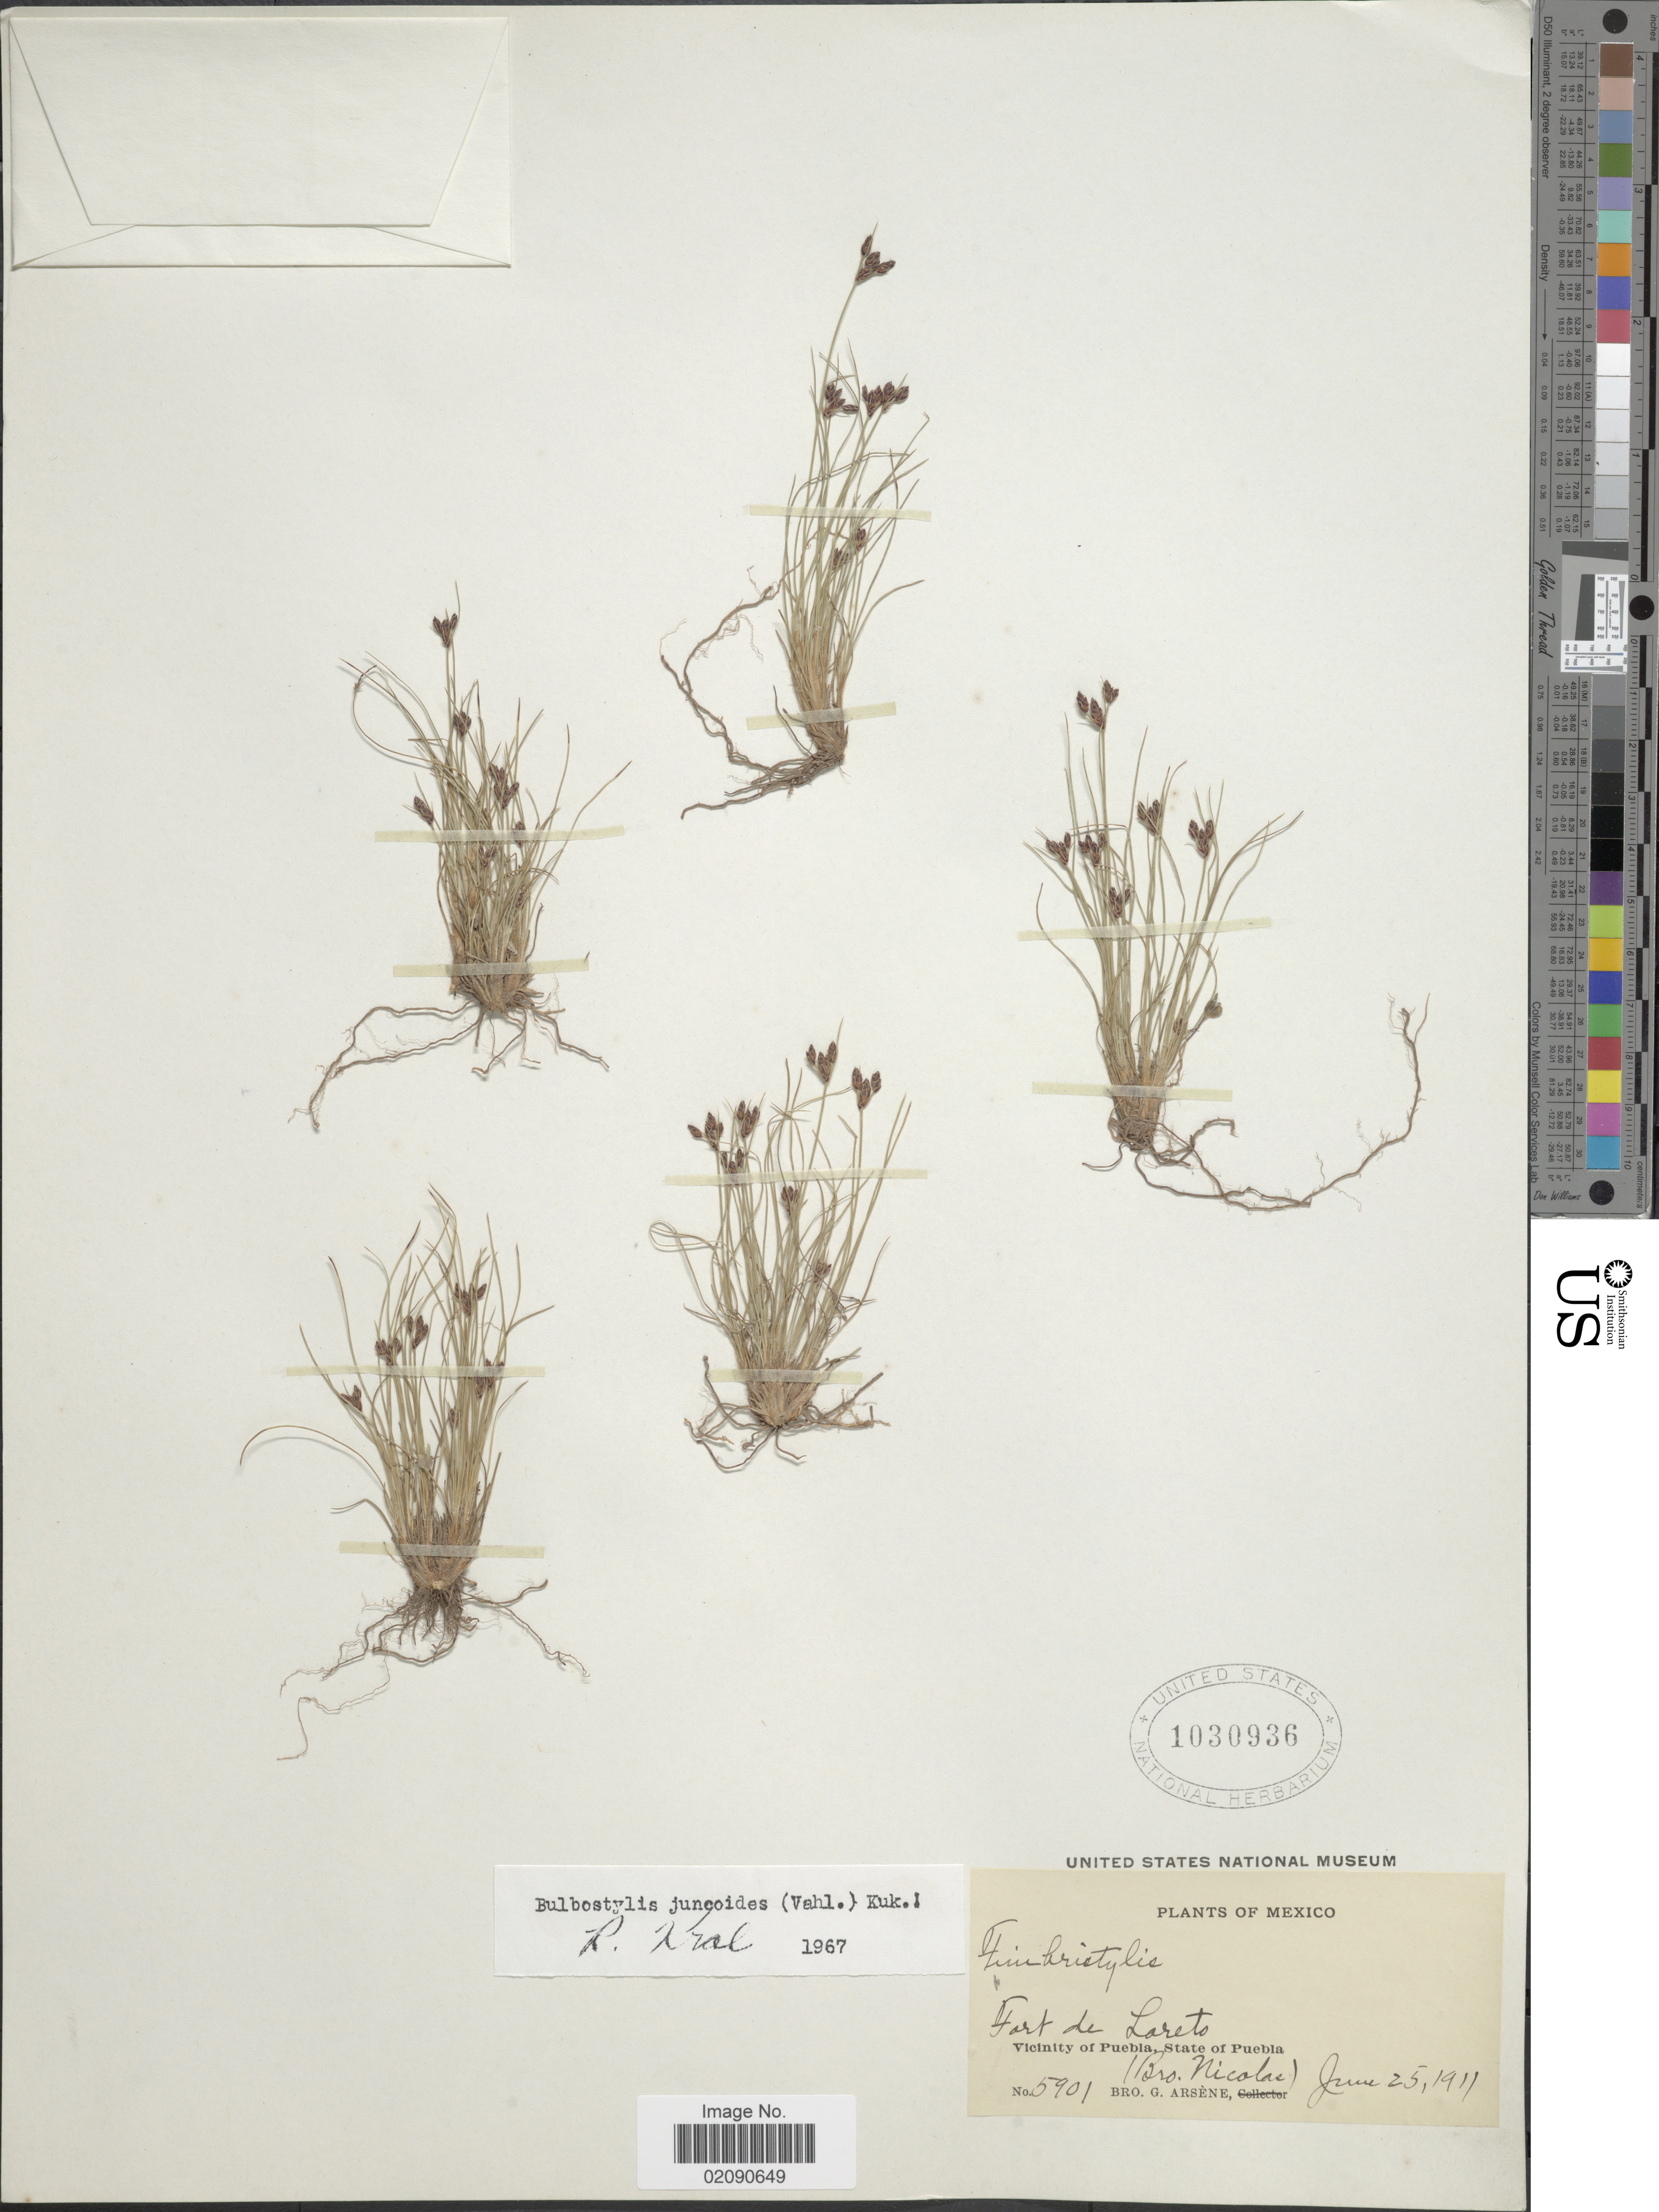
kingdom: Plantae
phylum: Tracheophyta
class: Liliopsida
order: Poales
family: Cyperaceae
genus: Bulbostylis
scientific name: Bulbostylis juncoides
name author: (Vahl) Kük. ex Herter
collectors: Bro. G. Arsène & Bro. Nicolas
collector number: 5901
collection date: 1911-06-25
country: Mexico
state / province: Puebla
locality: Fort de Loreto. Vicinity of Puebla, State of Puebla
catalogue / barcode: US 1030936